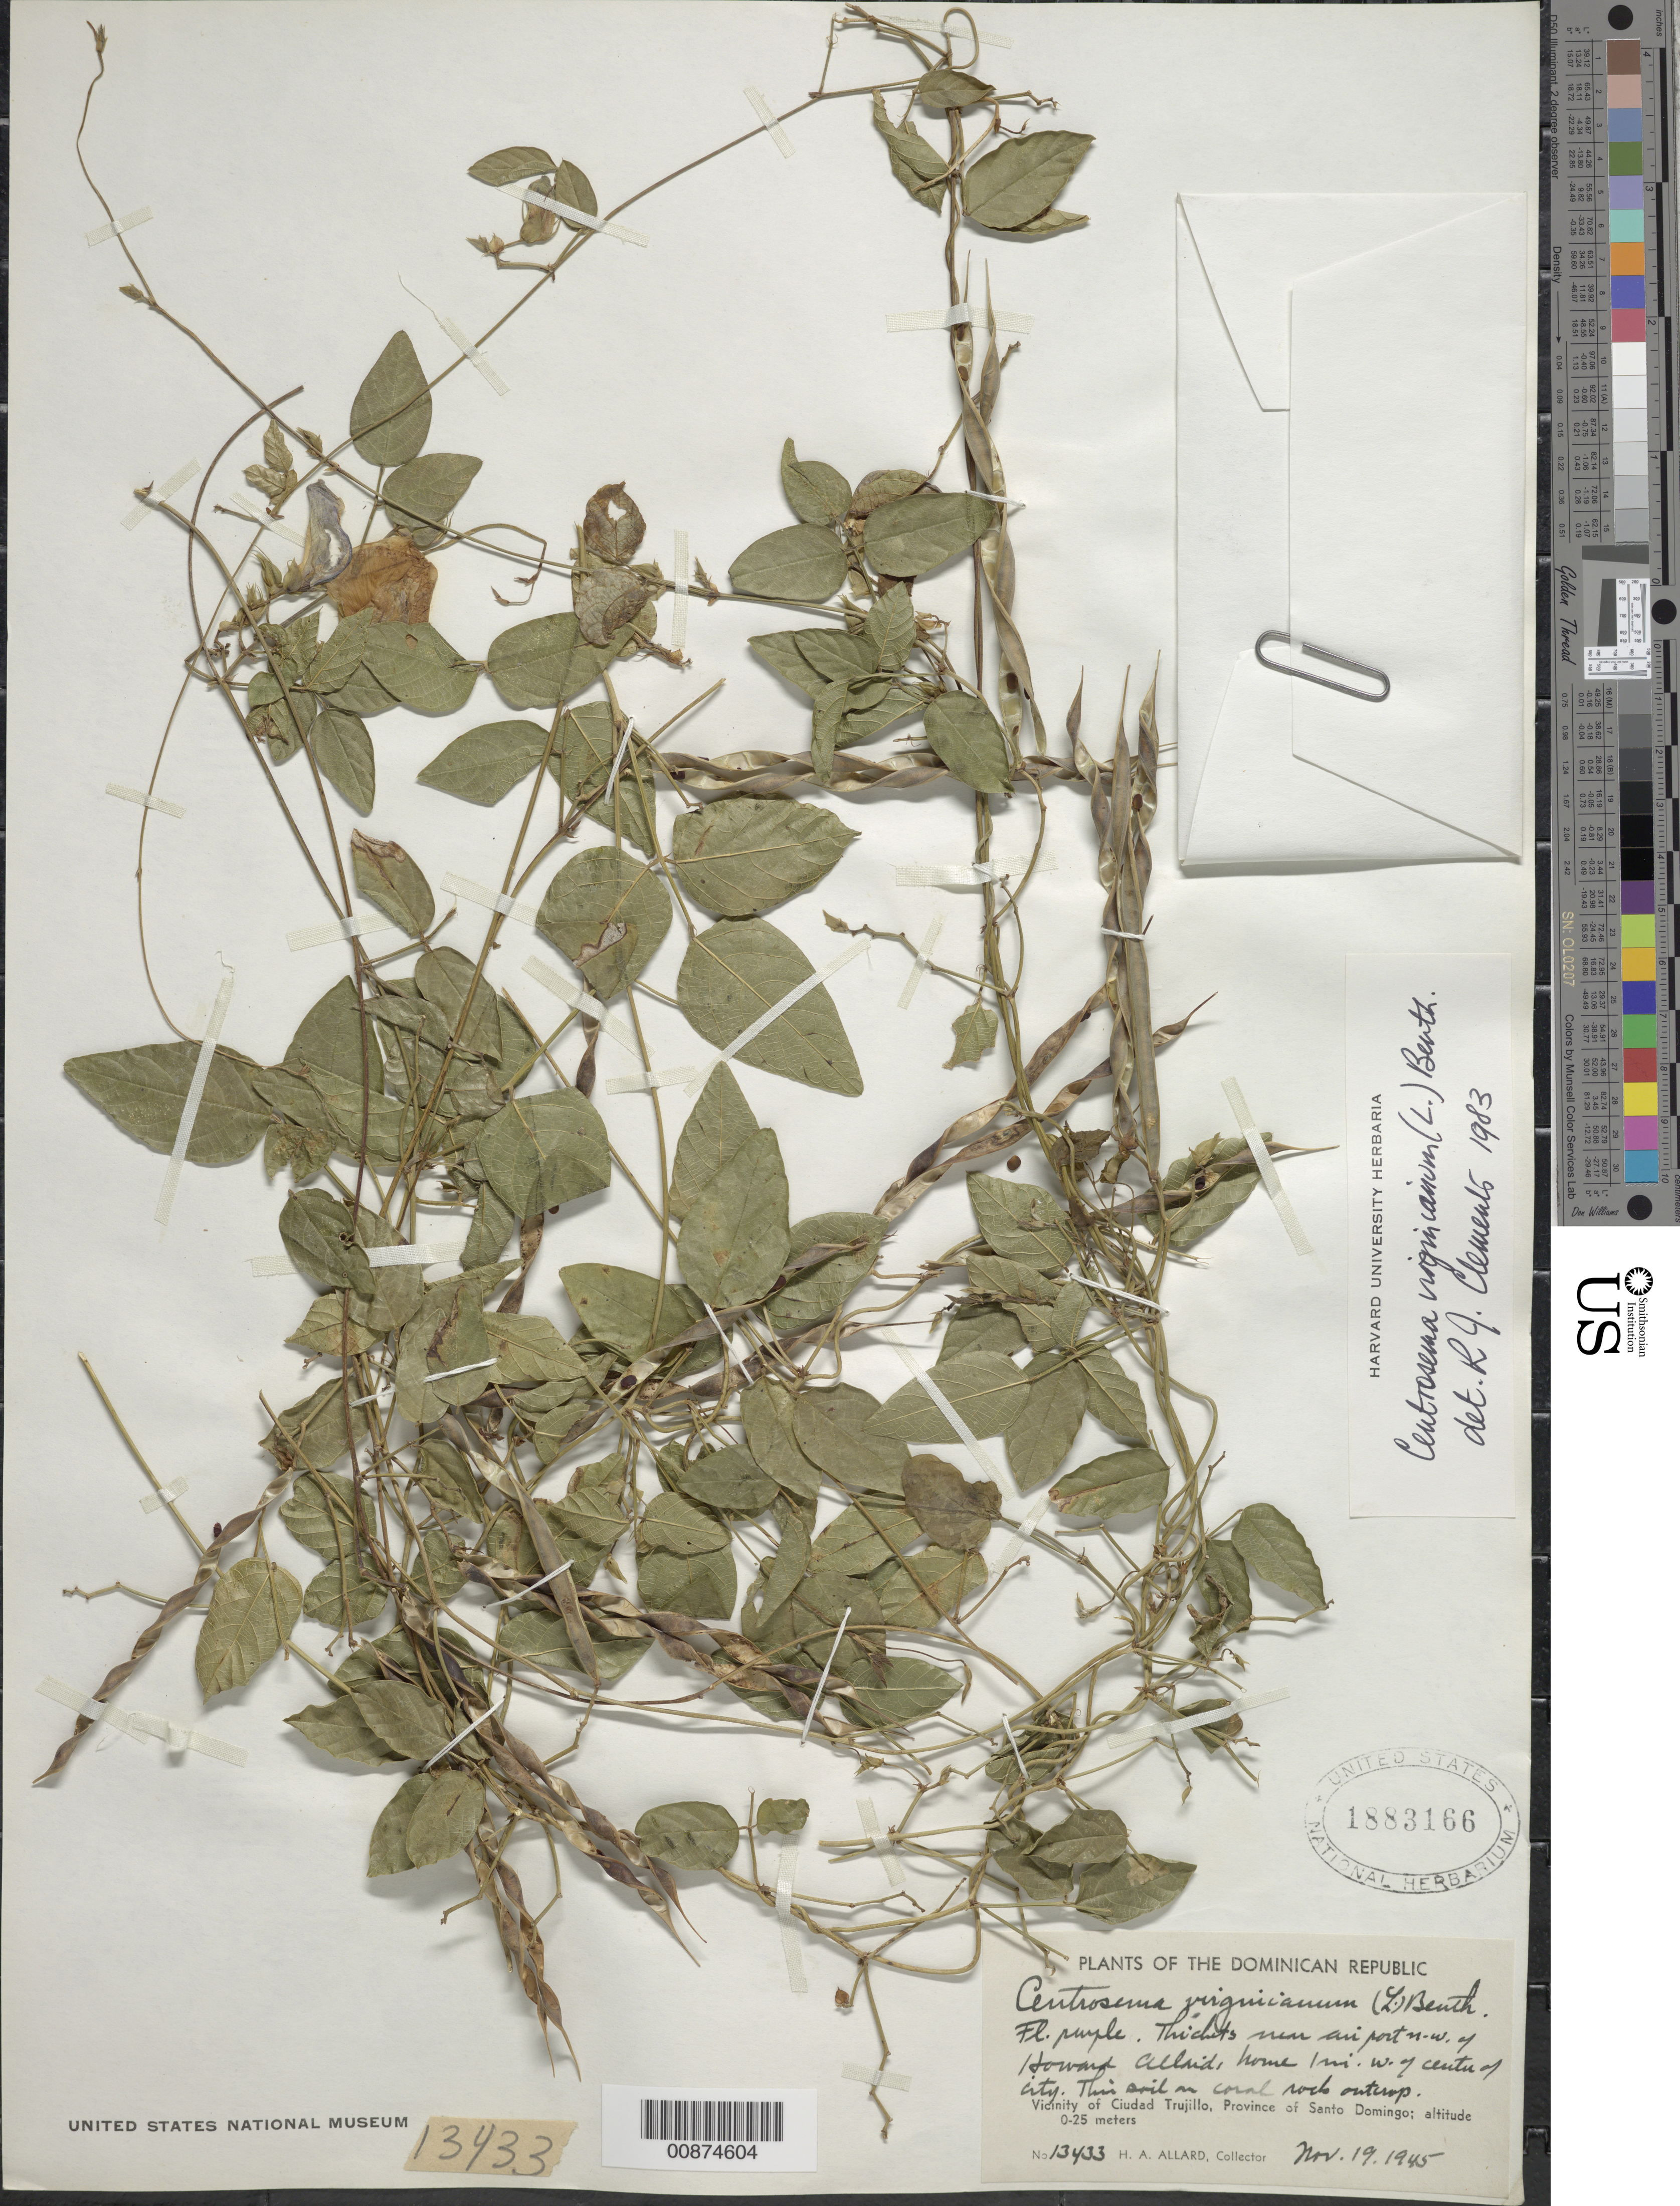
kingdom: Plantae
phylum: Tracheophyta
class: Magnoliopsida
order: Fabales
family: Fabaceae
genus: Centrosema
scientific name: Centrosema virginianum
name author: (L.) Benth.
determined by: Clements, R. J.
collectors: H. A. Allard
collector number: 13433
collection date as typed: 19 Nov 1945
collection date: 1945-11-19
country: Dominican Republic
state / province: Distrito Nacional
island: Hispaniola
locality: Vicinity of Ciudad Trujillo, Province of Santo Domingo (obsolete). Near airport NW of Howard Allard's home, 1 mi. W of center of city.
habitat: Thickets. Thin soil in coral rocks outcrop.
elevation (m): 0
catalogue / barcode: US 1883166